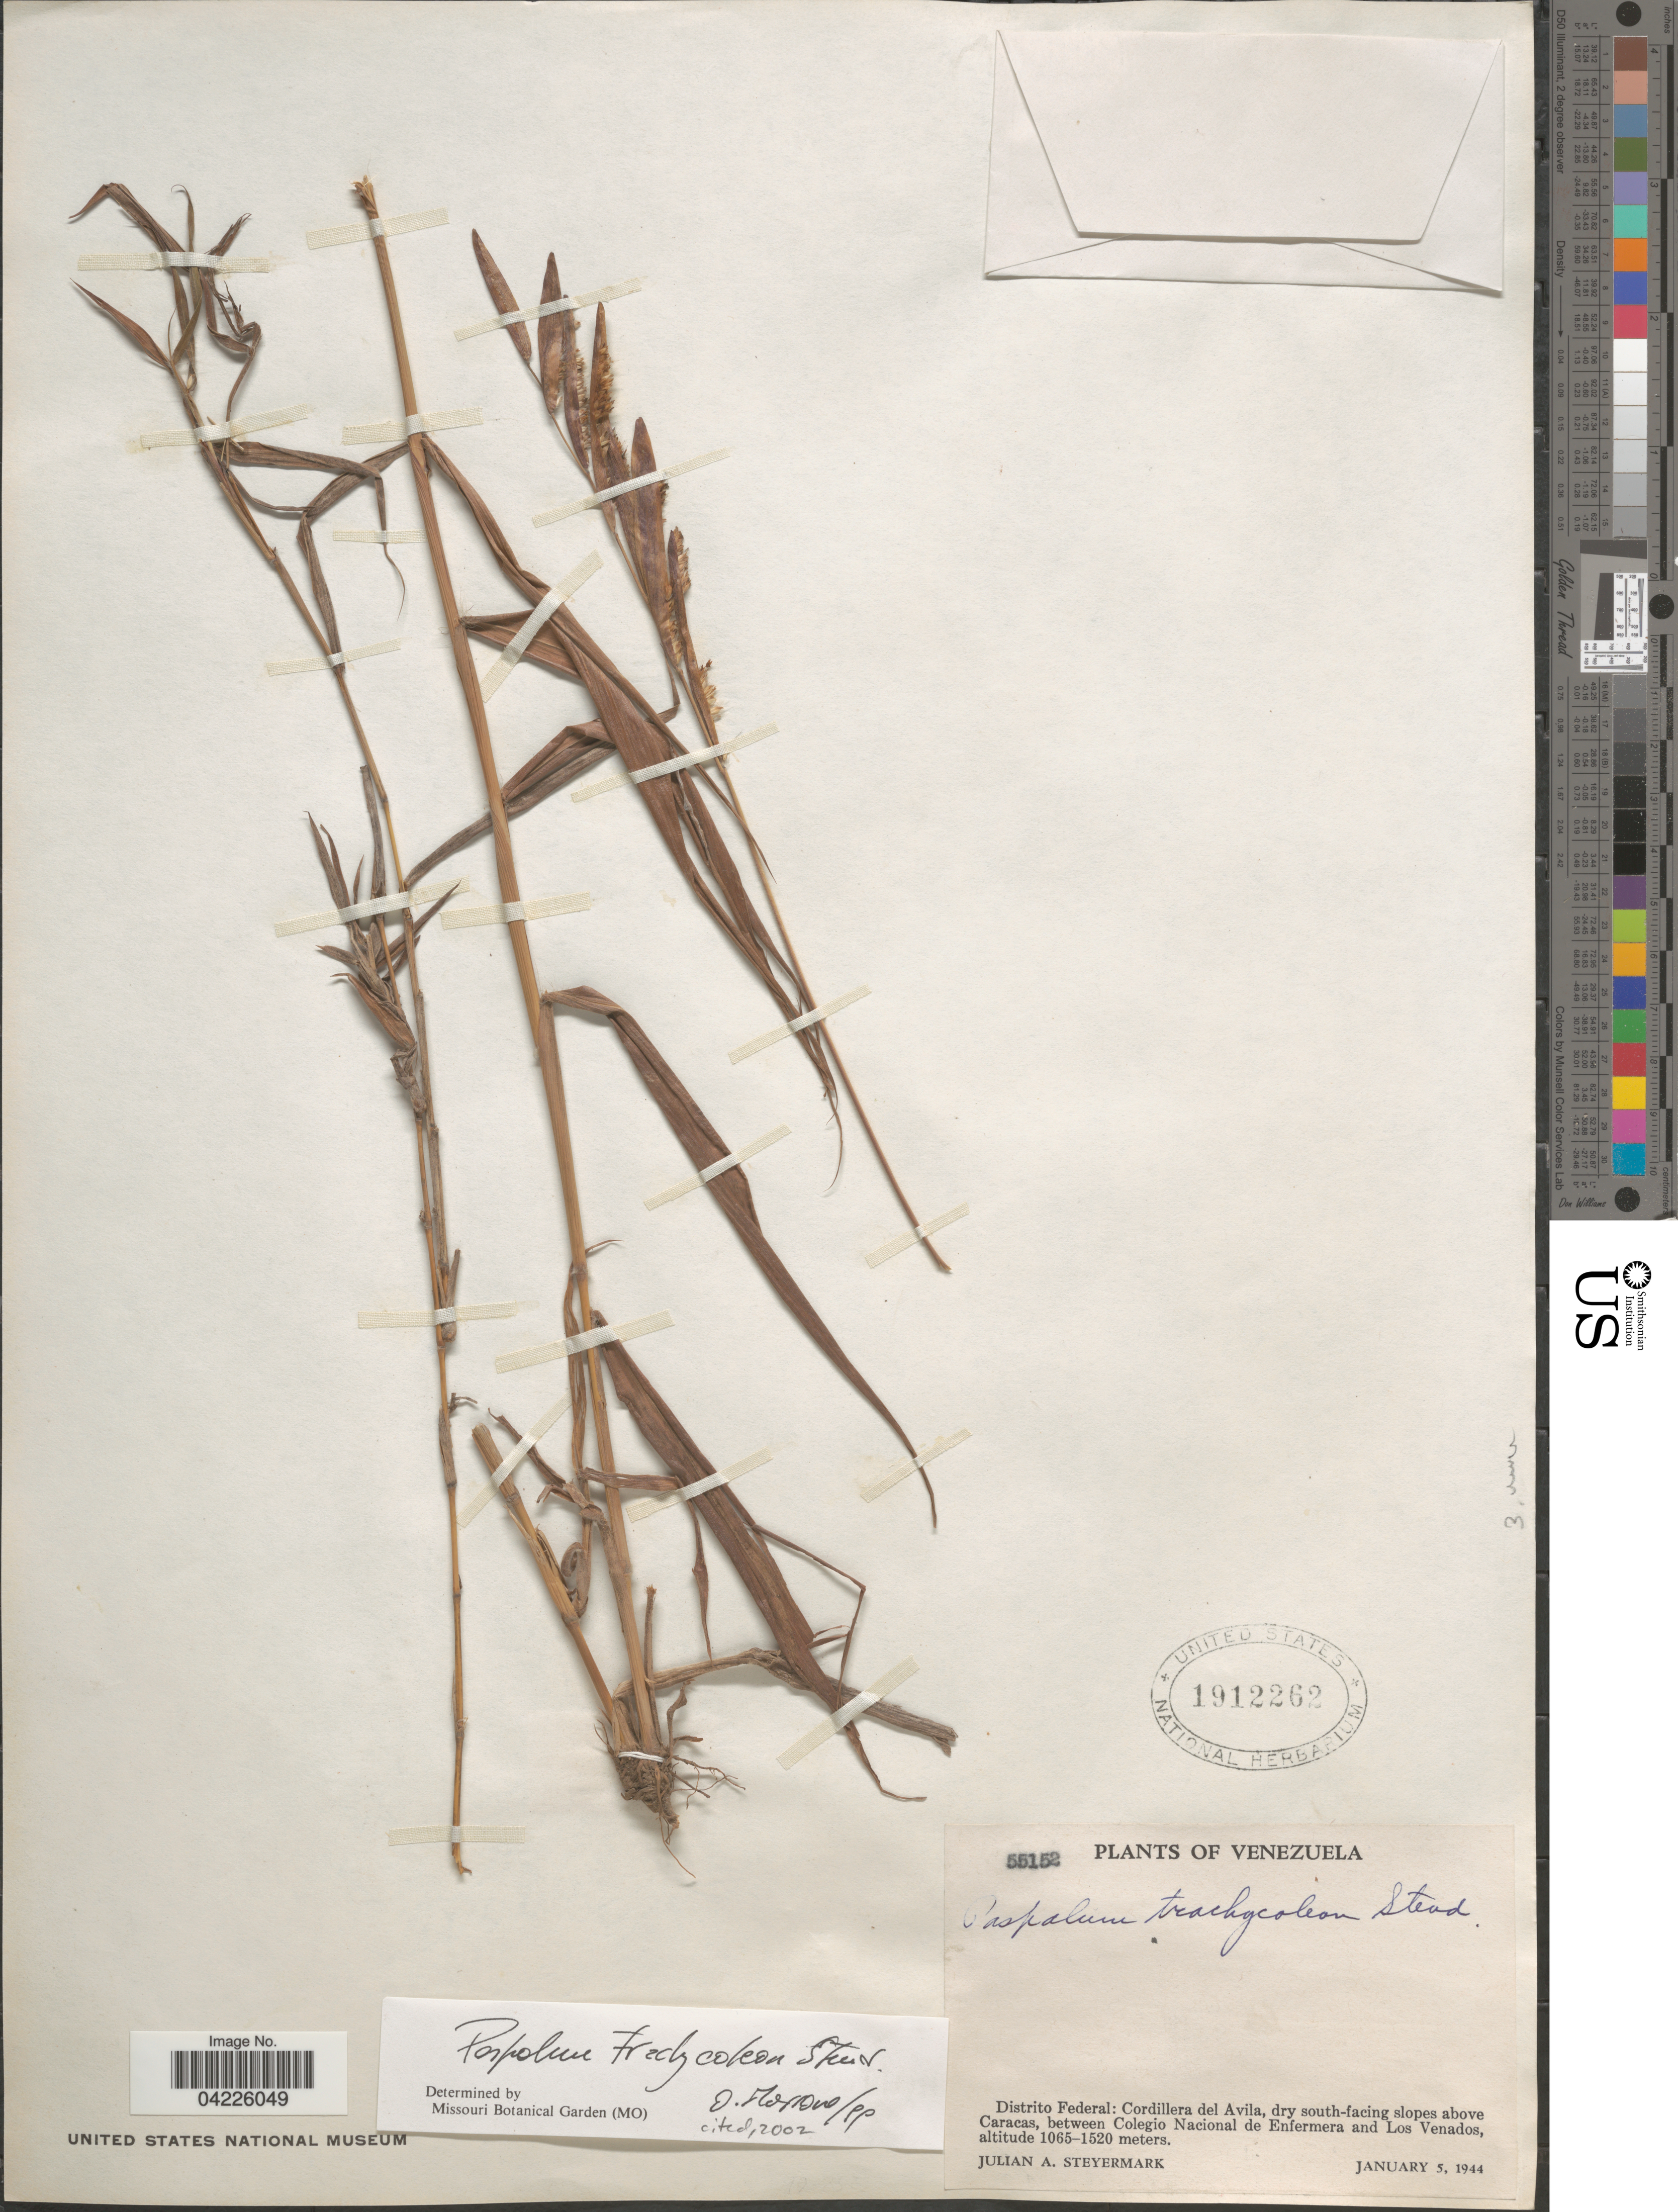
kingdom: Plantae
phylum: Tracheophyta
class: Liliopsida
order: Poales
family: Poaceae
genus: Paspalum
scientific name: Paspalum trachycoleon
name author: Steud.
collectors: J. Steyermark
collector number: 55152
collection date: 1944-01-05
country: Venezuela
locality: Distrito Federal: Cordillera del Avilla, dry south-facing slopes above Caracas, between Colegio Nacional de Enfermera and Los Venados.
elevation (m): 1065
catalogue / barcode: US 1912262